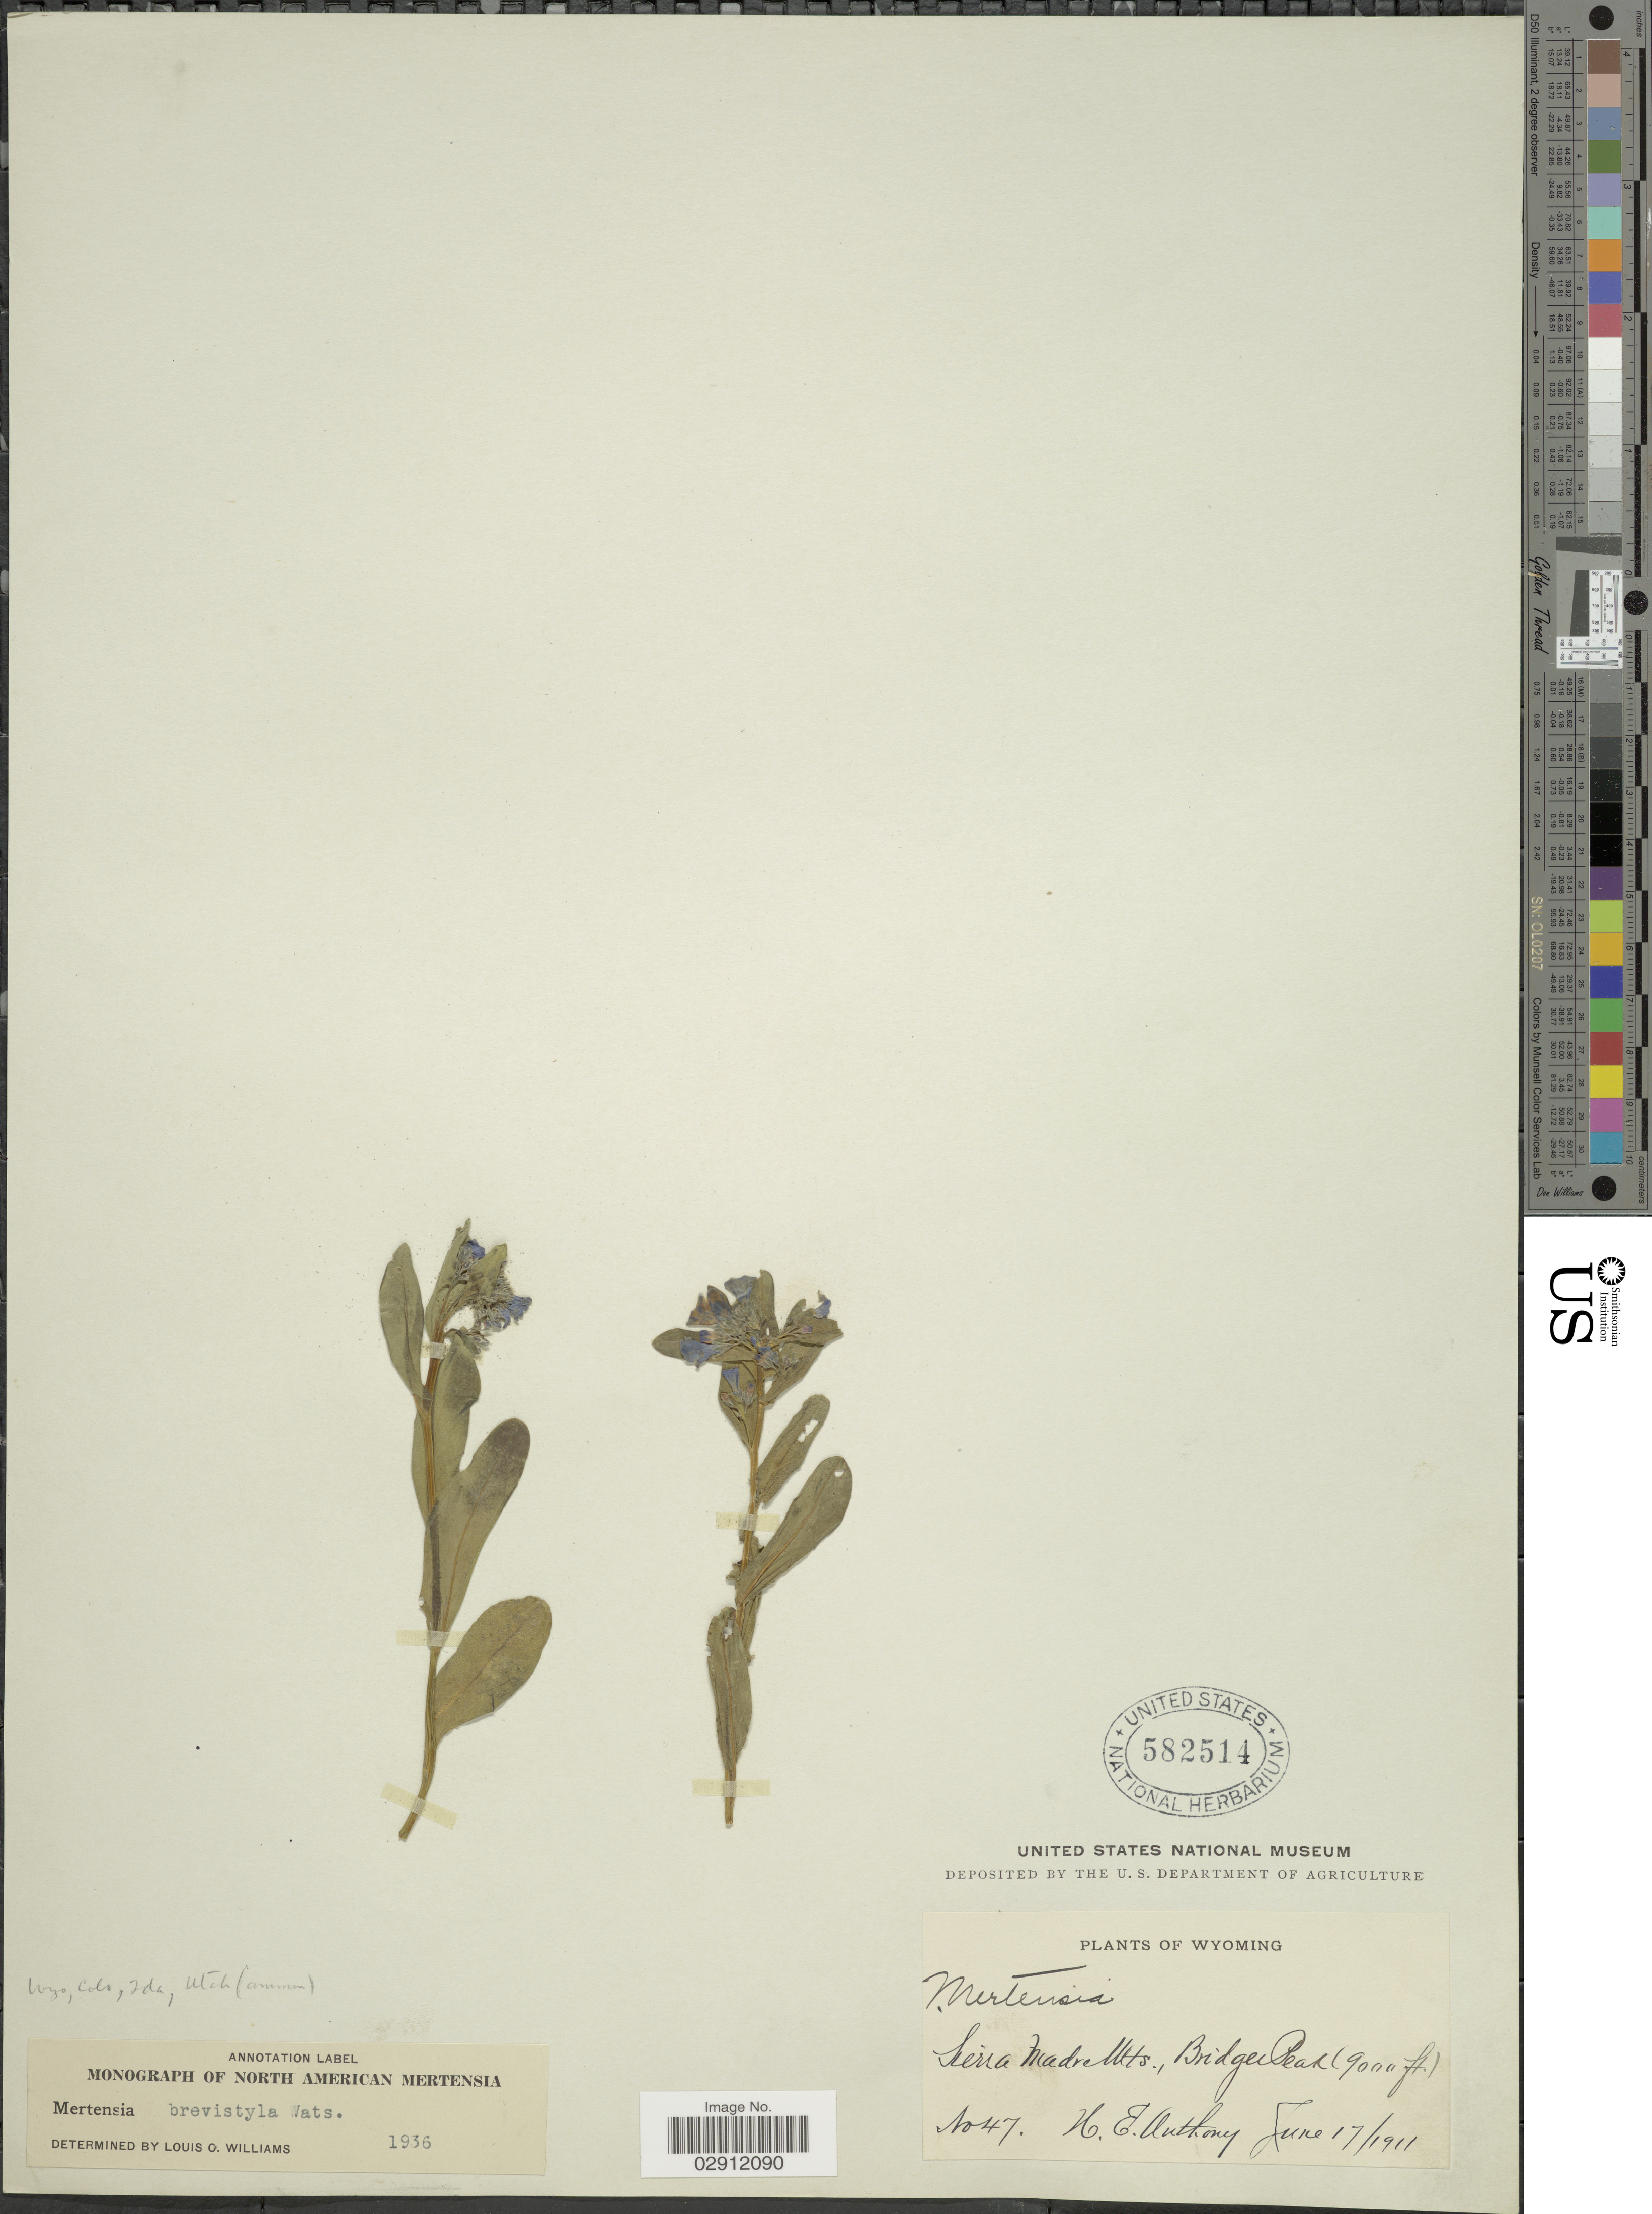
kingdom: Plantae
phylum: Tracheophyta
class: Magnoliopsida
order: Boraginales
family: Boraginaceae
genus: Mertensia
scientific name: Mertensia brevistyla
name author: S. Watson in C. King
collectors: H. E. Anthony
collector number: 47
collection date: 1911-06-17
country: United States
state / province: Wyoming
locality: Sierra Madre Mts., Bridger Peak.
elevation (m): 2743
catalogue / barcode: US 582514